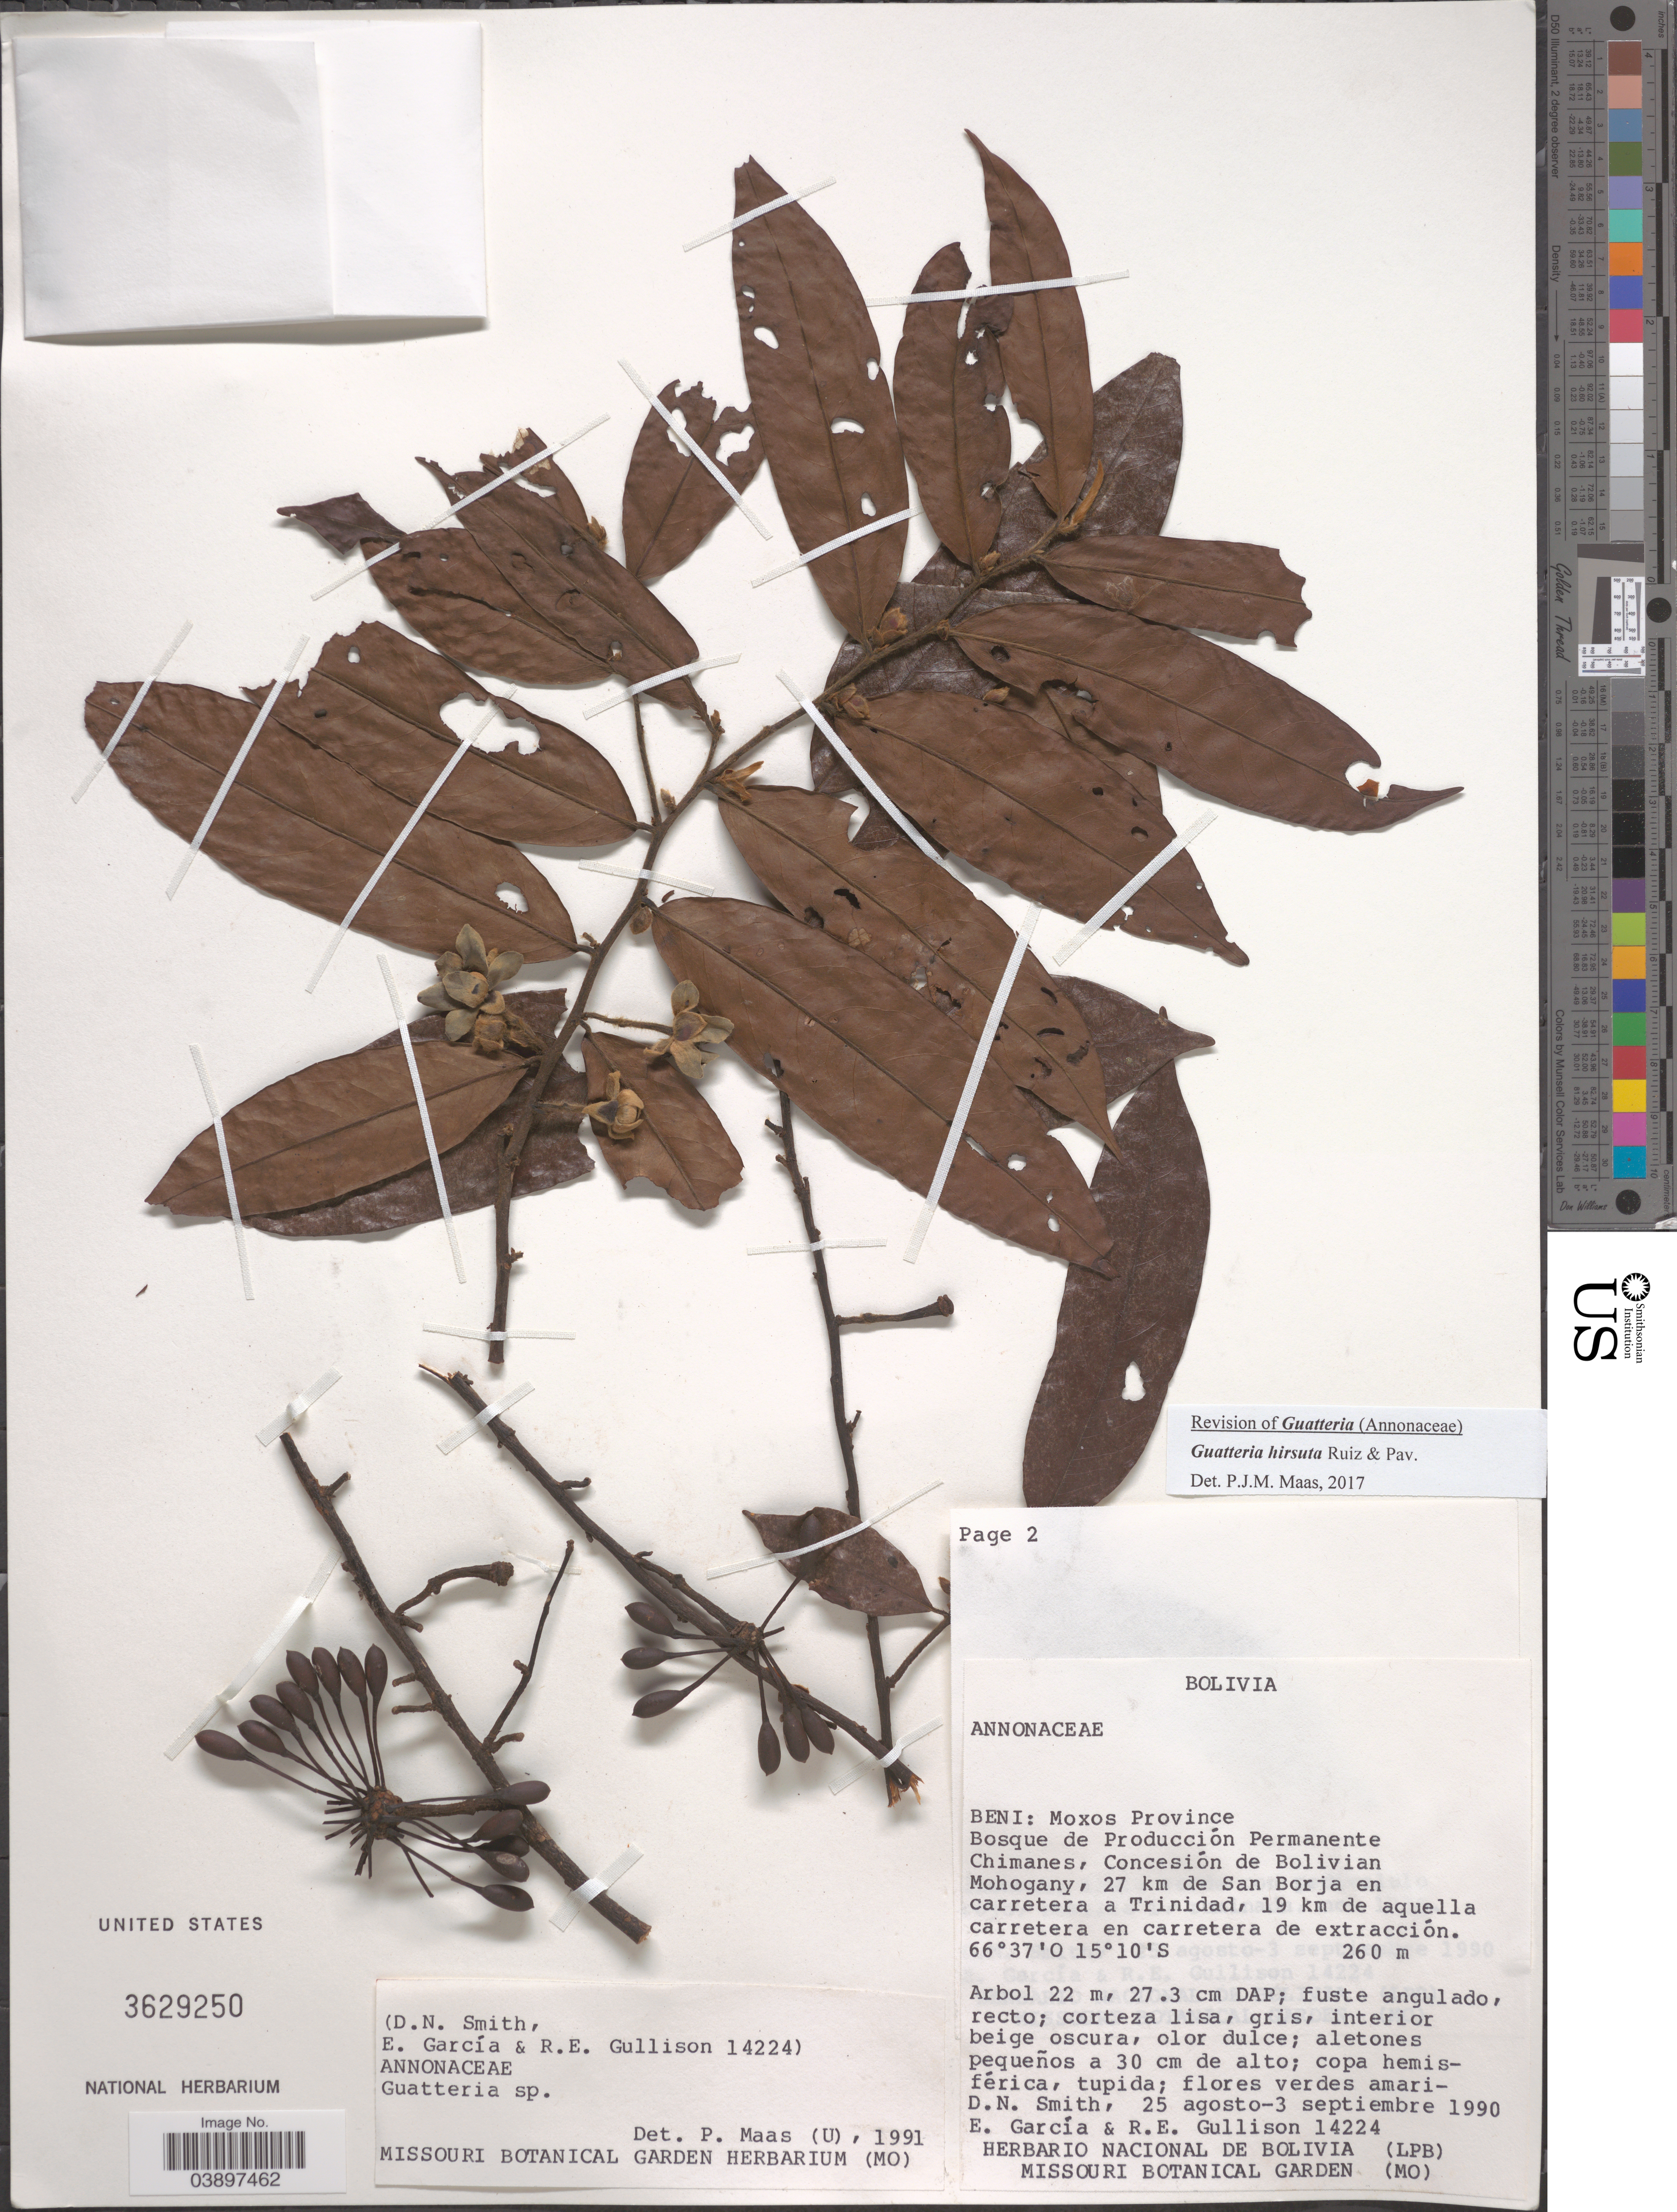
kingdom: Plantae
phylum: Tracheophyta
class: Magnoliopsida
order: Magnoliales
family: Annonaceae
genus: Guatteria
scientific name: Guatteria hirsuta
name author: Ruiz & Pav.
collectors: D. Smith, E. García & R. Gullison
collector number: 14224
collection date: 1990-08-25/1990-09-03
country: Bolivia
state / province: Beni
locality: Moxos Province. Bosque de Producción Permanente Chimanes, Concesión de Bolivian Mohogany, 27 km de San Borja en carretera a Trinidad, 19 km de aquella carretera en carretera de extracción.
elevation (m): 260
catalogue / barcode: US 3629250